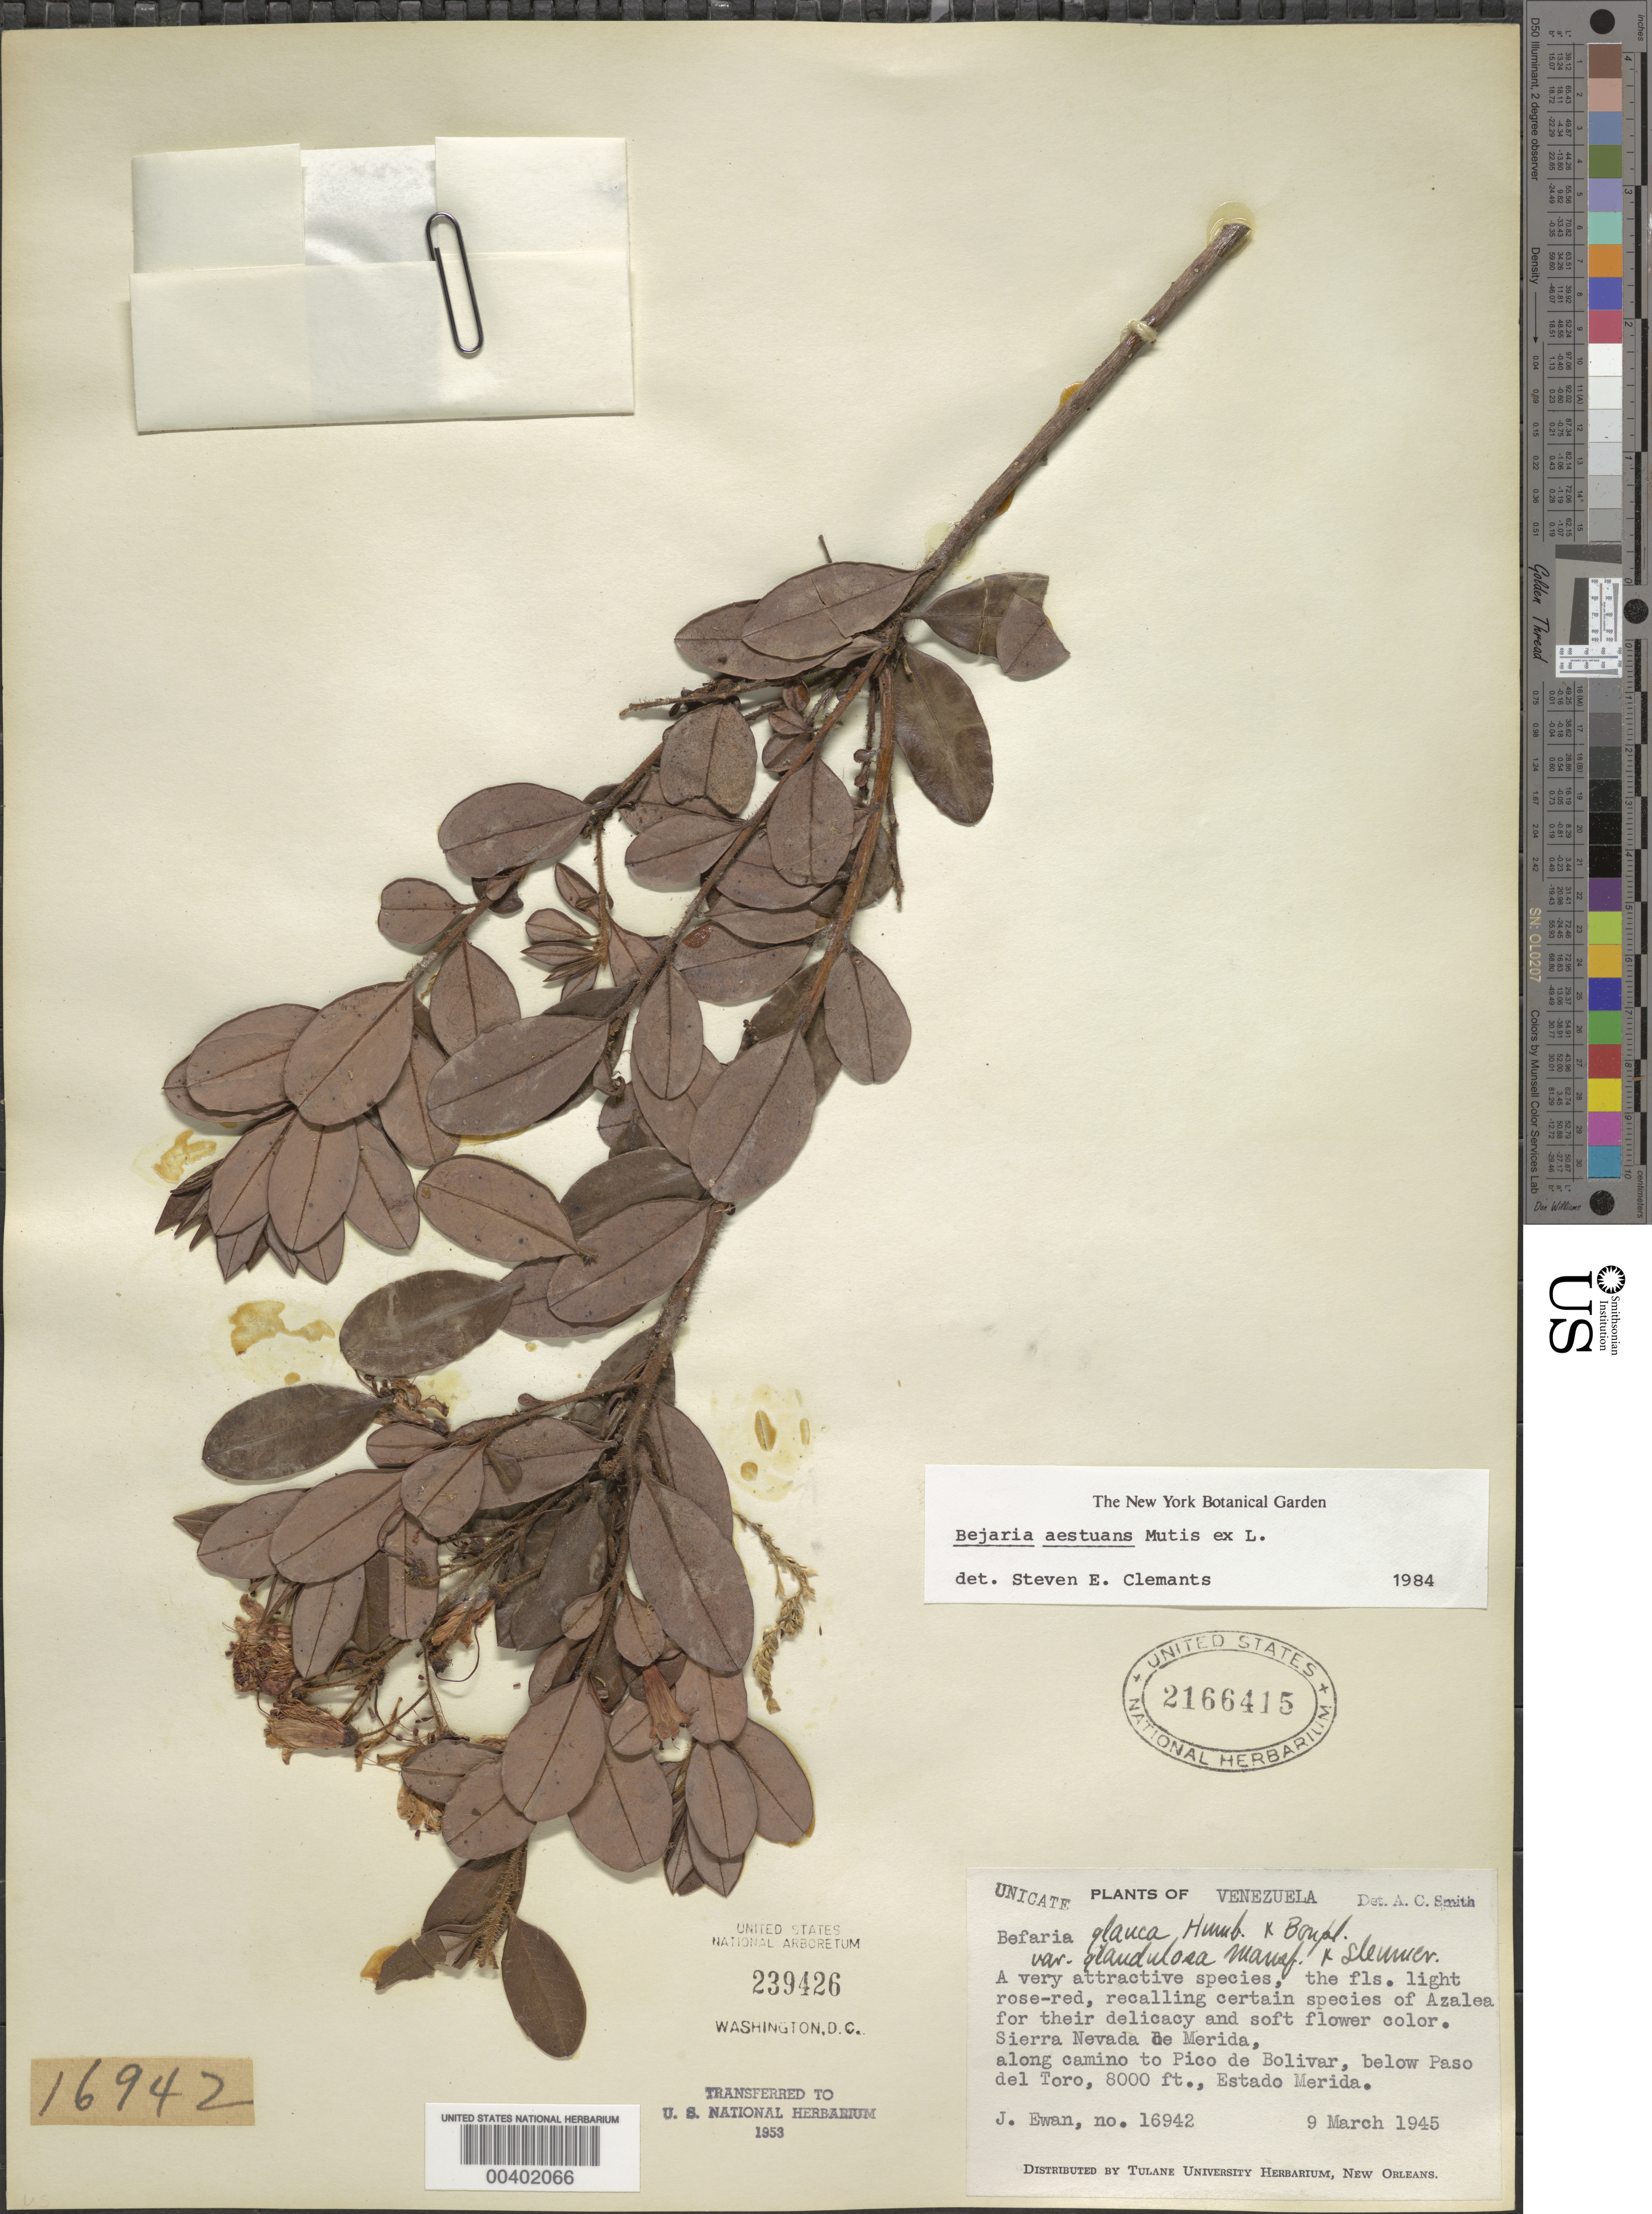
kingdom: Plantae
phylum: Tracheophyta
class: Magnoliopsida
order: Ericales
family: Ericaceae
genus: Bejaria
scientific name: Bejaria aestuans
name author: Mutis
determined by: Clemants, S. E.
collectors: J. A. Ewan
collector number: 16942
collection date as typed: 09 Mar 1945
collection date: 1945-03-09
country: Venezuela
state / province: Mérida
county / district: Libertador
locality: Sierra de Nevada, along camino to Pico Bolívar, below Paso del Toro 8000 ft. Toro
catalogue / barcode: US 2166415